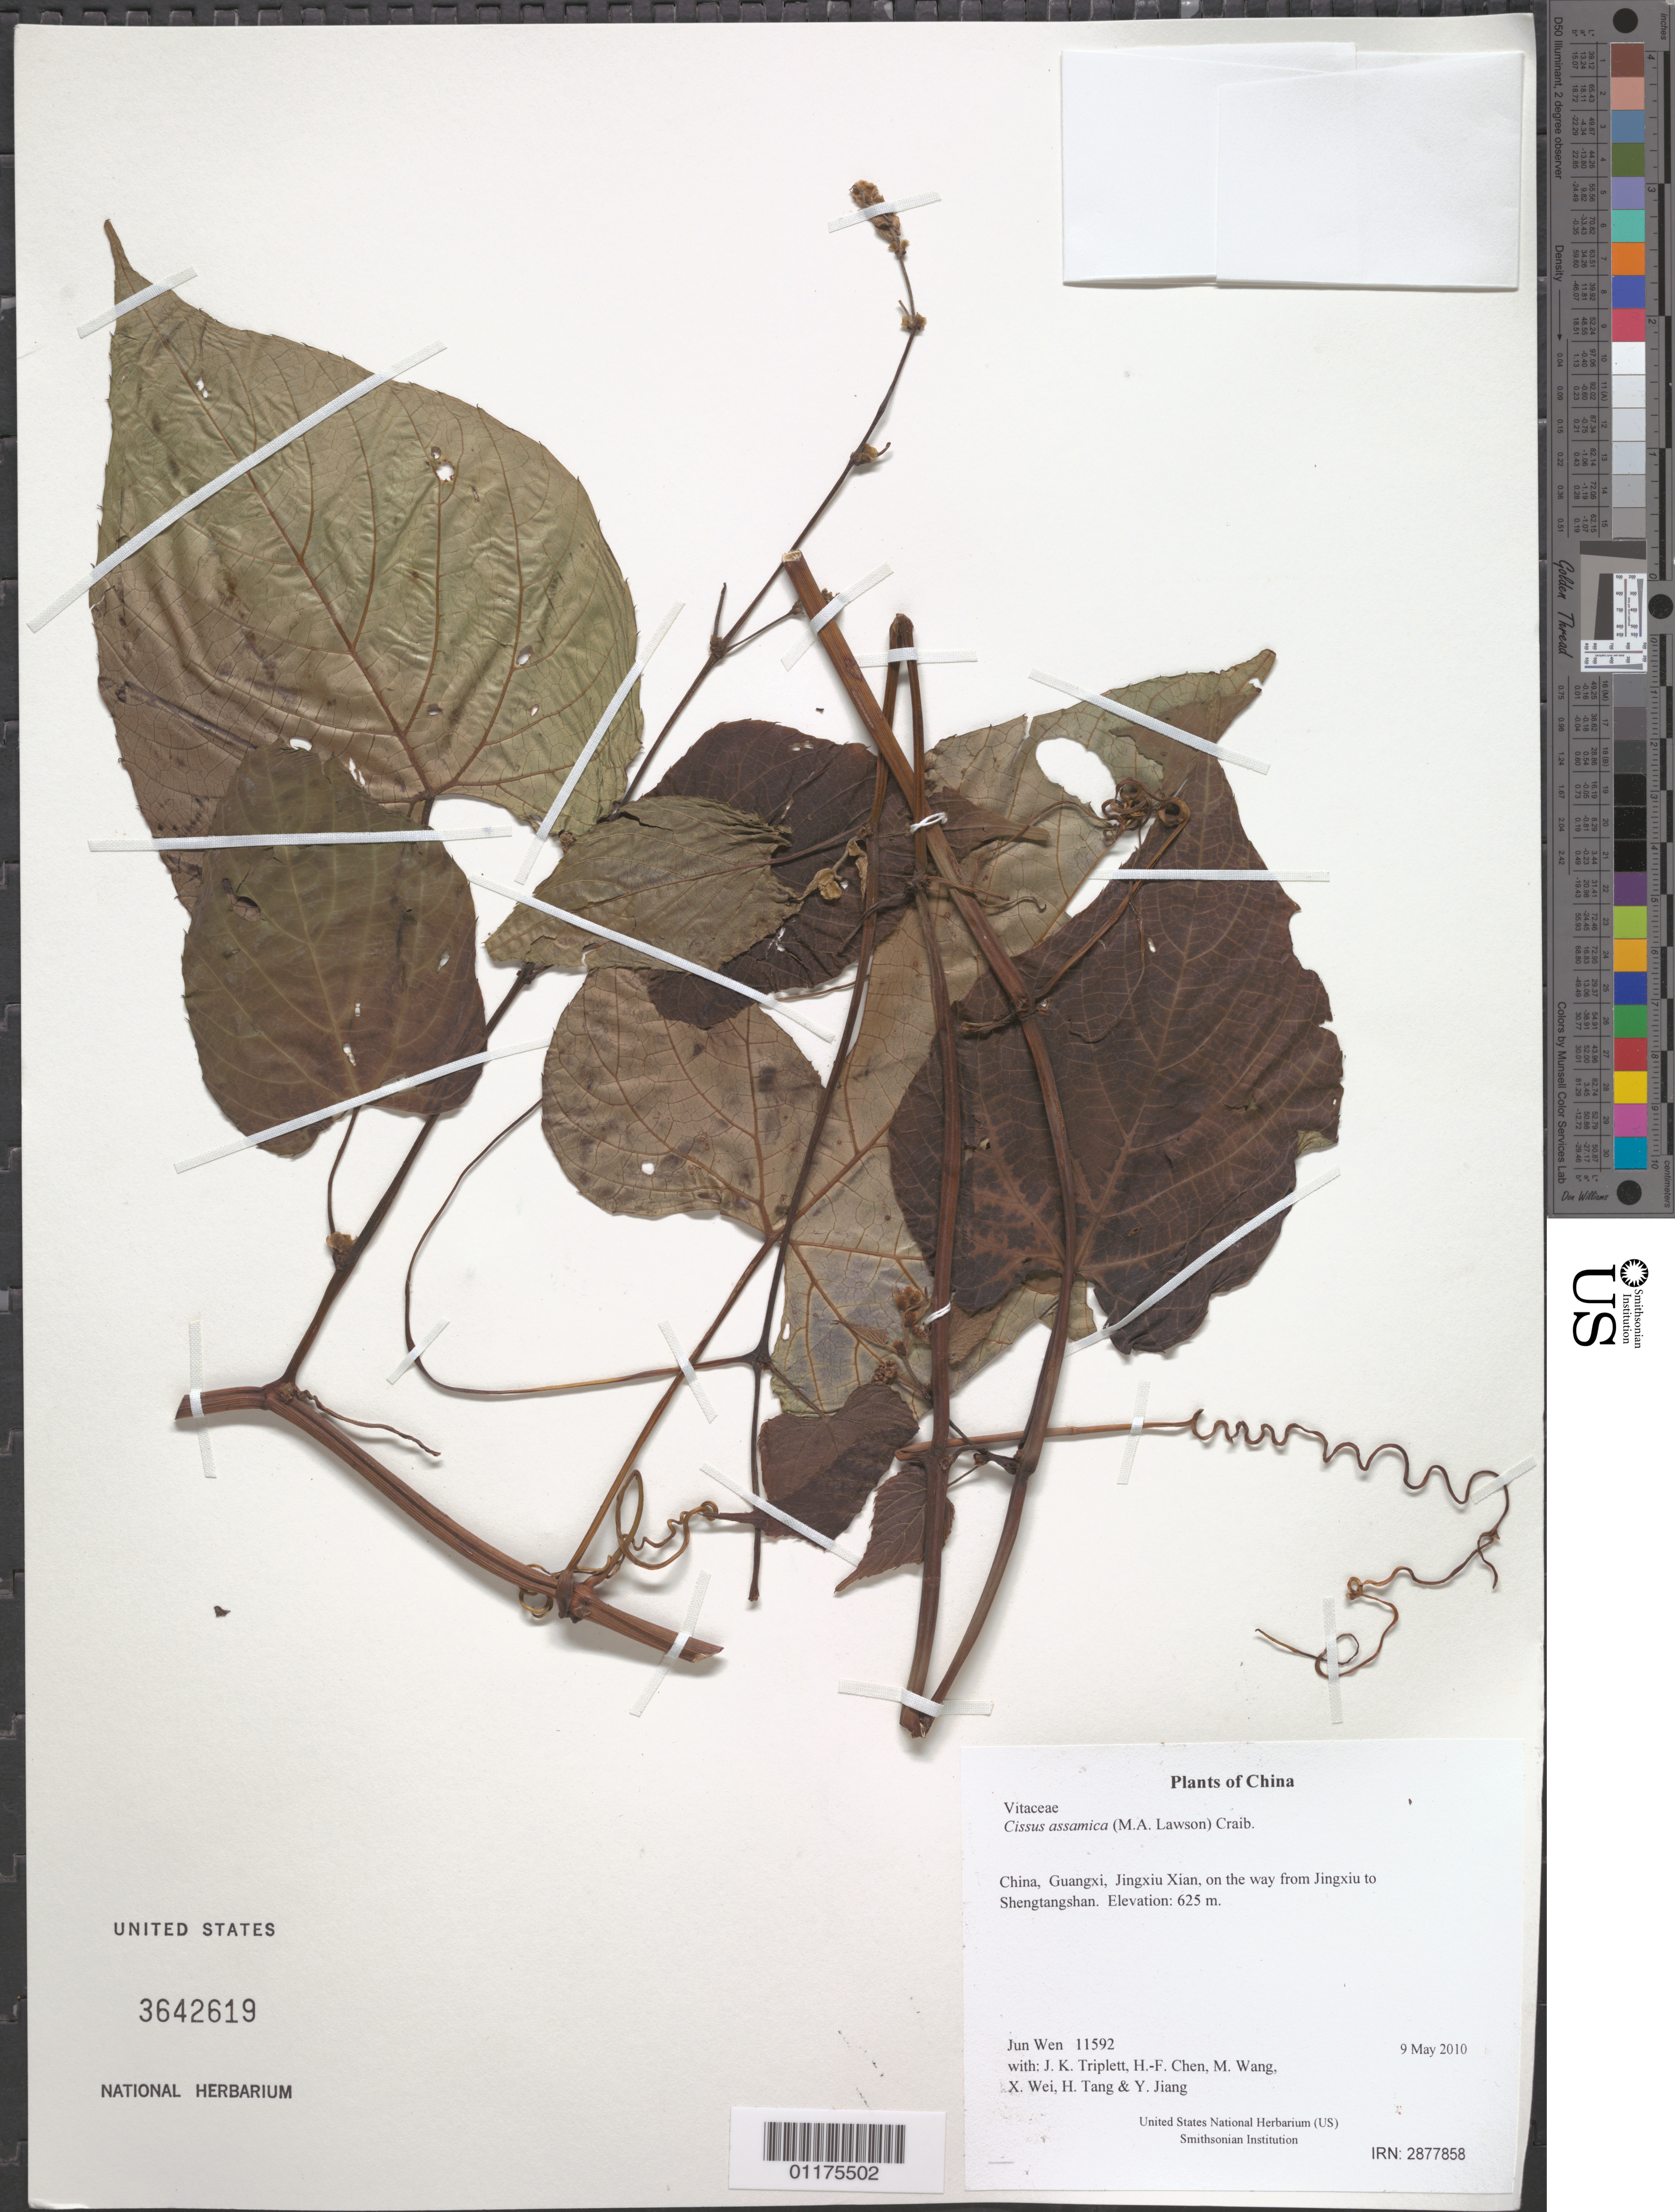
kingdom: Plantae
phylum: Tracheophyta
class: Magnoliopsida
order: Vitales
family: Vitaceae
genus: Cissus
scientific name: Cissus assamica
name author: (M.A. Lawson) Craib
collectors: J. Wen, J. K. Triplett, H.-F. Chen, M. Wang, X. Wei, H. Tang & Y. Jiang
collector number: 11592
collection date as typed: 9 May 2010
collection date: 2010-05-09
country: China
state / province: Guangxi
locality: Jingxiu Xian, on the way from Jingxiu to Shengtangshan.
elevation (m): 625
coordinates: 24 05.855 N, 110 06.811 E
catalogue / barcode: US 3642619